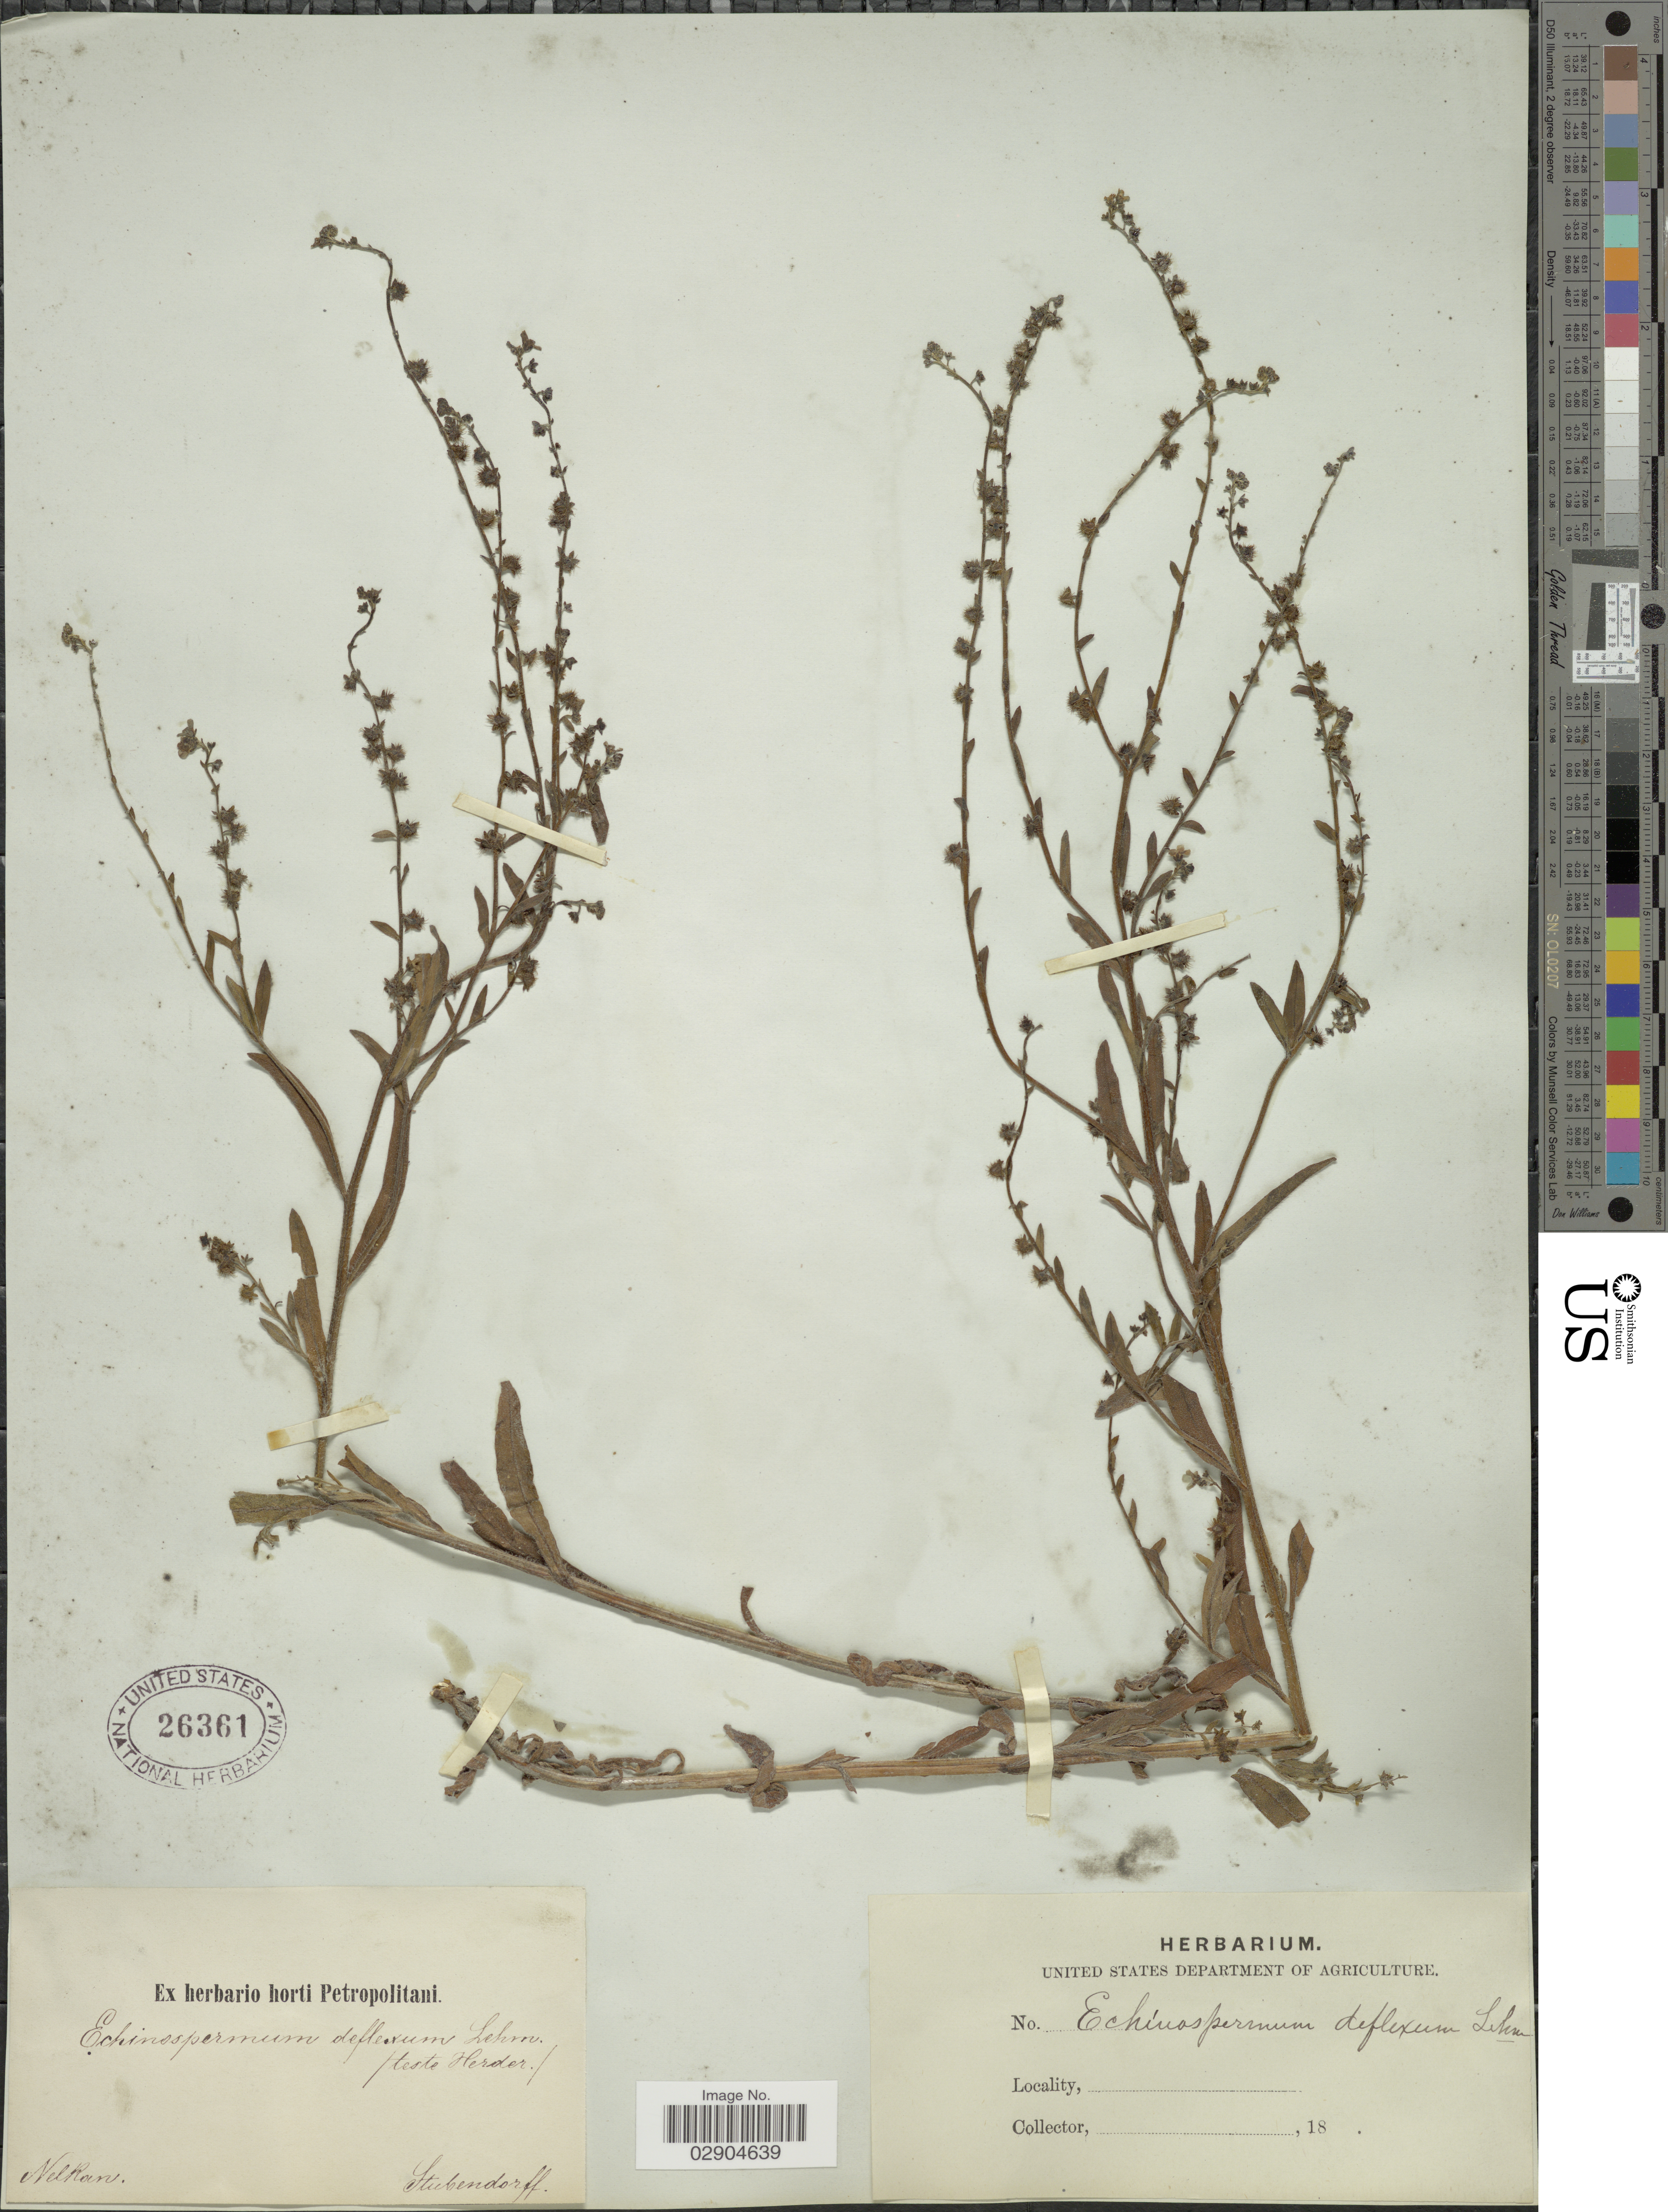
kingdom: Plantae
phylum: Tracheophyta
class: Magnoliopsida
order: Boraginales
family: Boraginaceae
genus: Lappula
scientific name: Lappula deflexa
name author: (Wahlenb.) Garcke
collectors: Stiebendorff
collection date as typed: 18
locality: Nelkan.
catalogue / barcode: US 26361